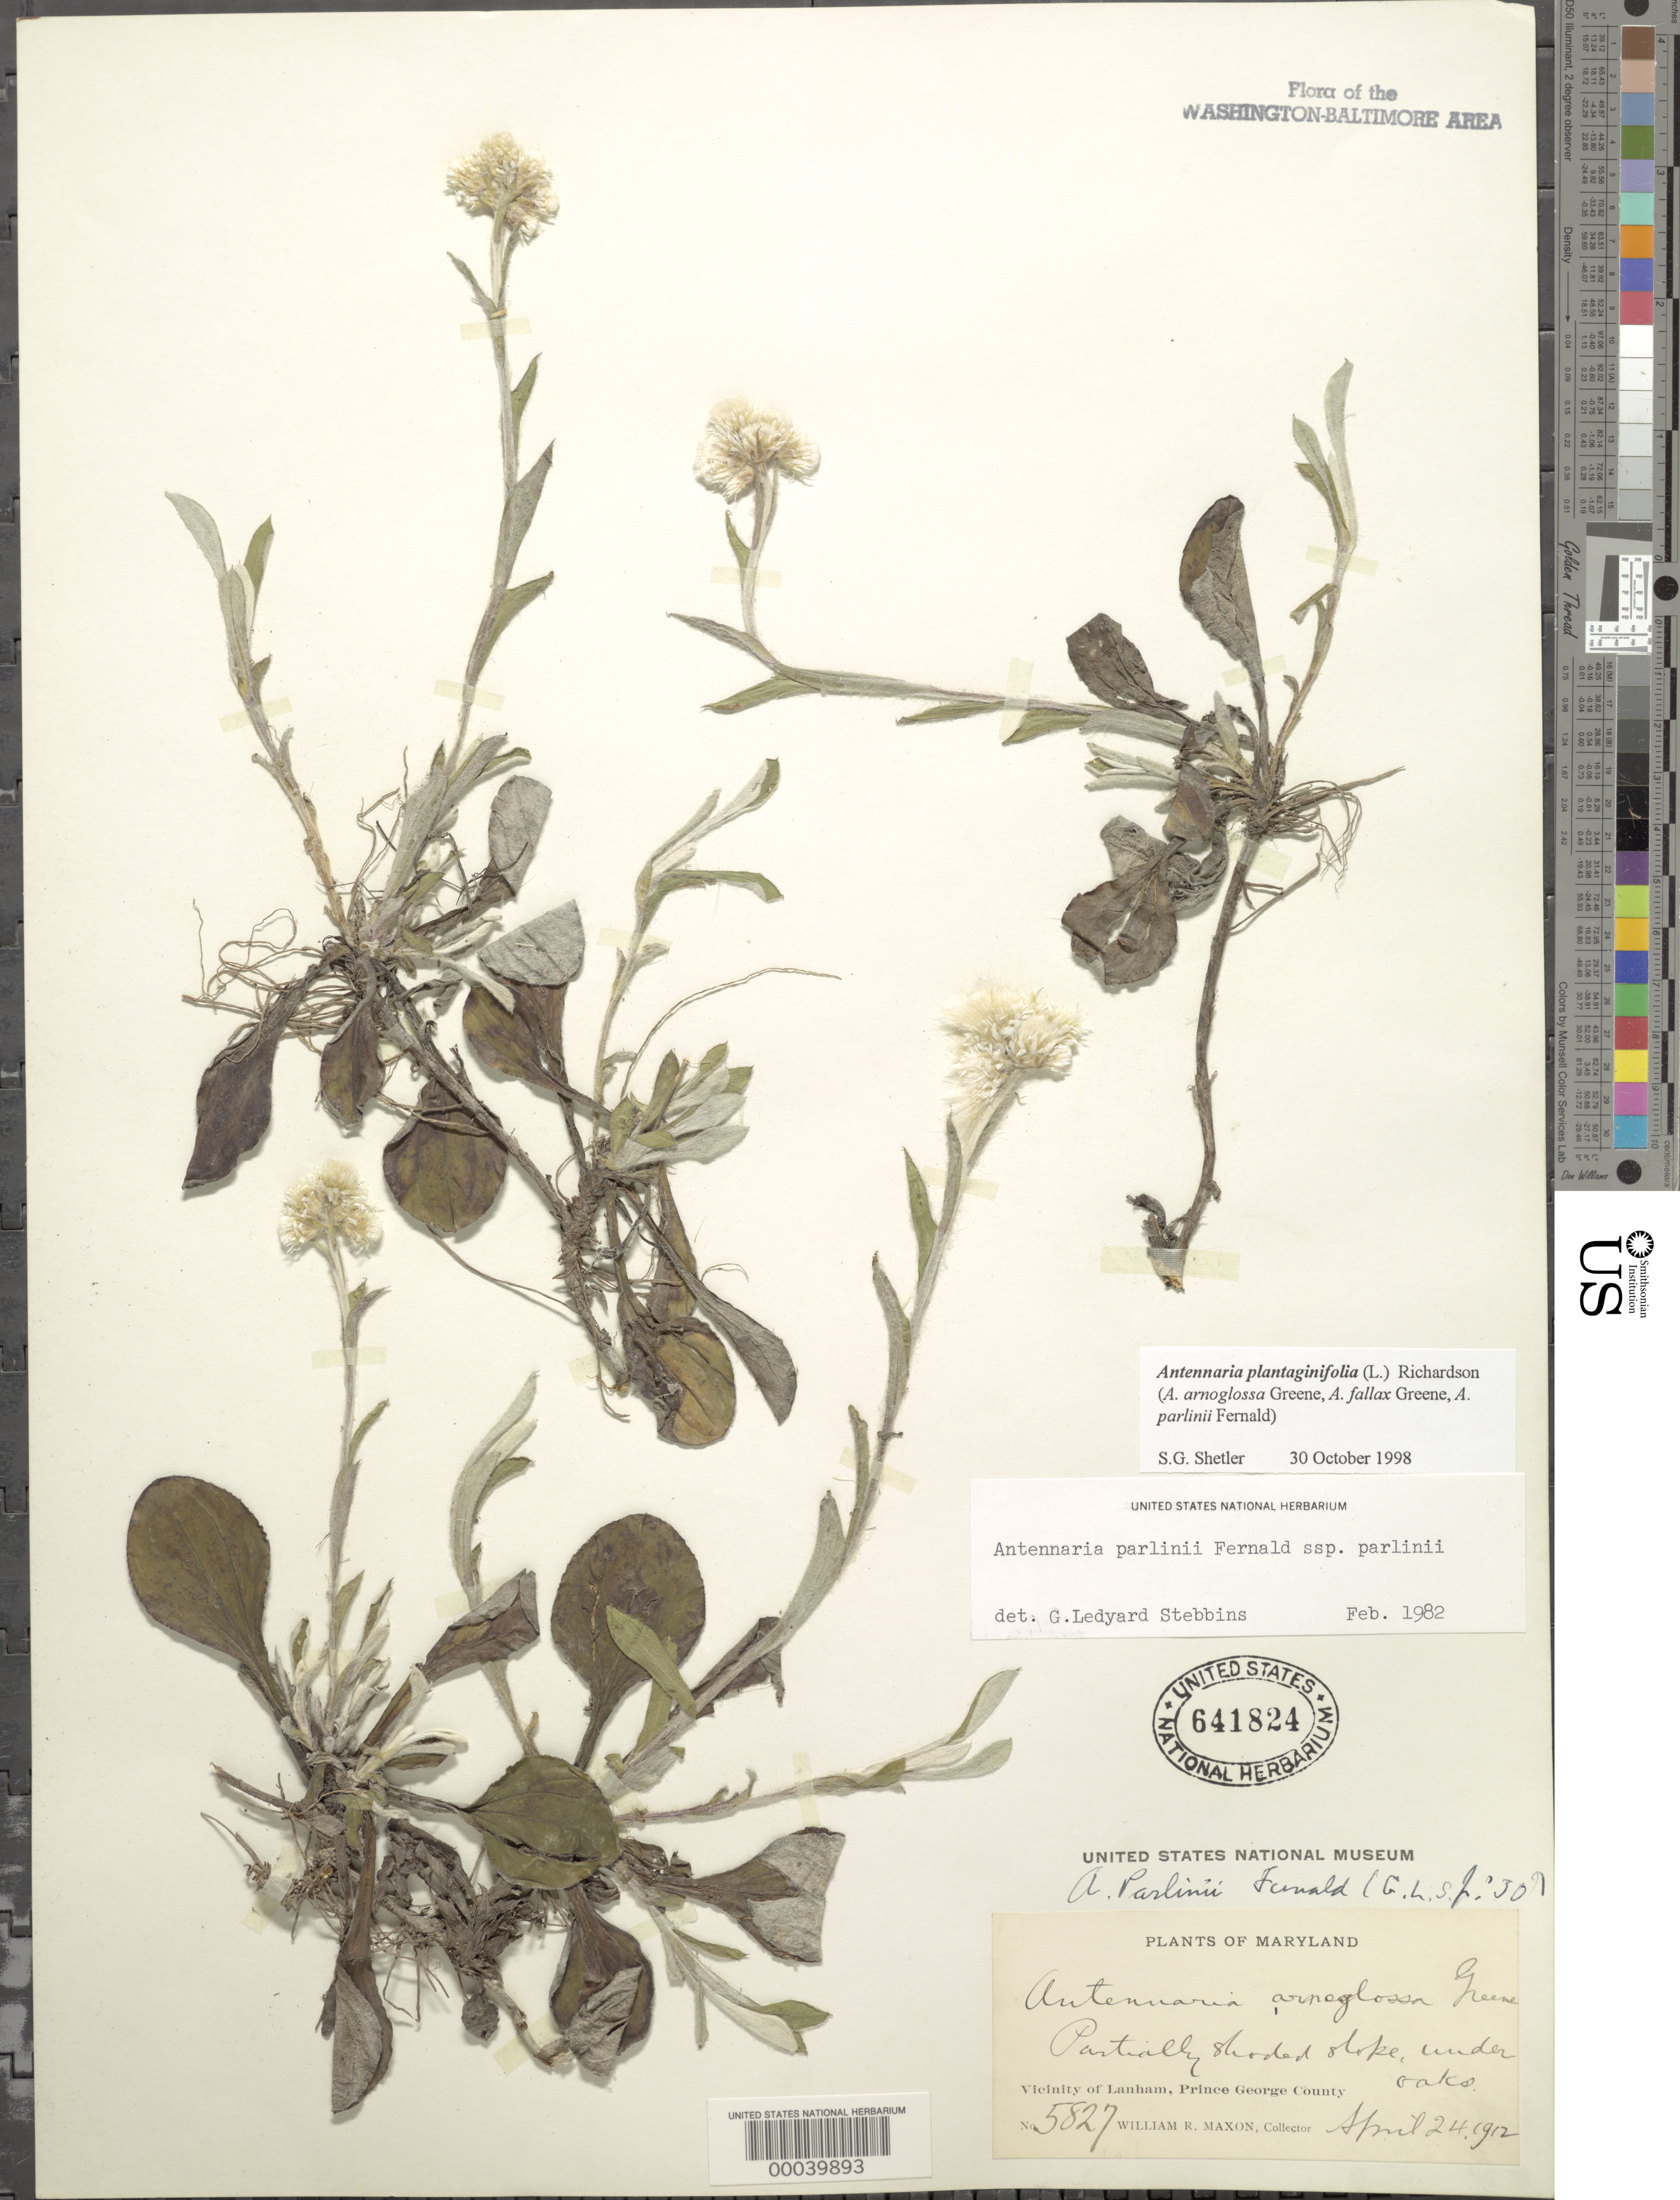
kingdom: Plantae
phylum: Tracheophyta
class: Magnoliopsida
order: Asterales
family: Asteraceae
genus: Antennaria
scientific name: Antennaria plantaginifolia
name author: (L.) Richardson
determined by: Stebbins, G. L.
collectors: W. R. Maxon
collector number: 5827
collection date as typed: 24 Apr 1912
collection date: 1912-04-24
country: United States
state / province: Maryland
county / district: Prince George's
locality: Lanham vicinity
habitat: Under oaks partial shade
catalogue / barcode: US 641824